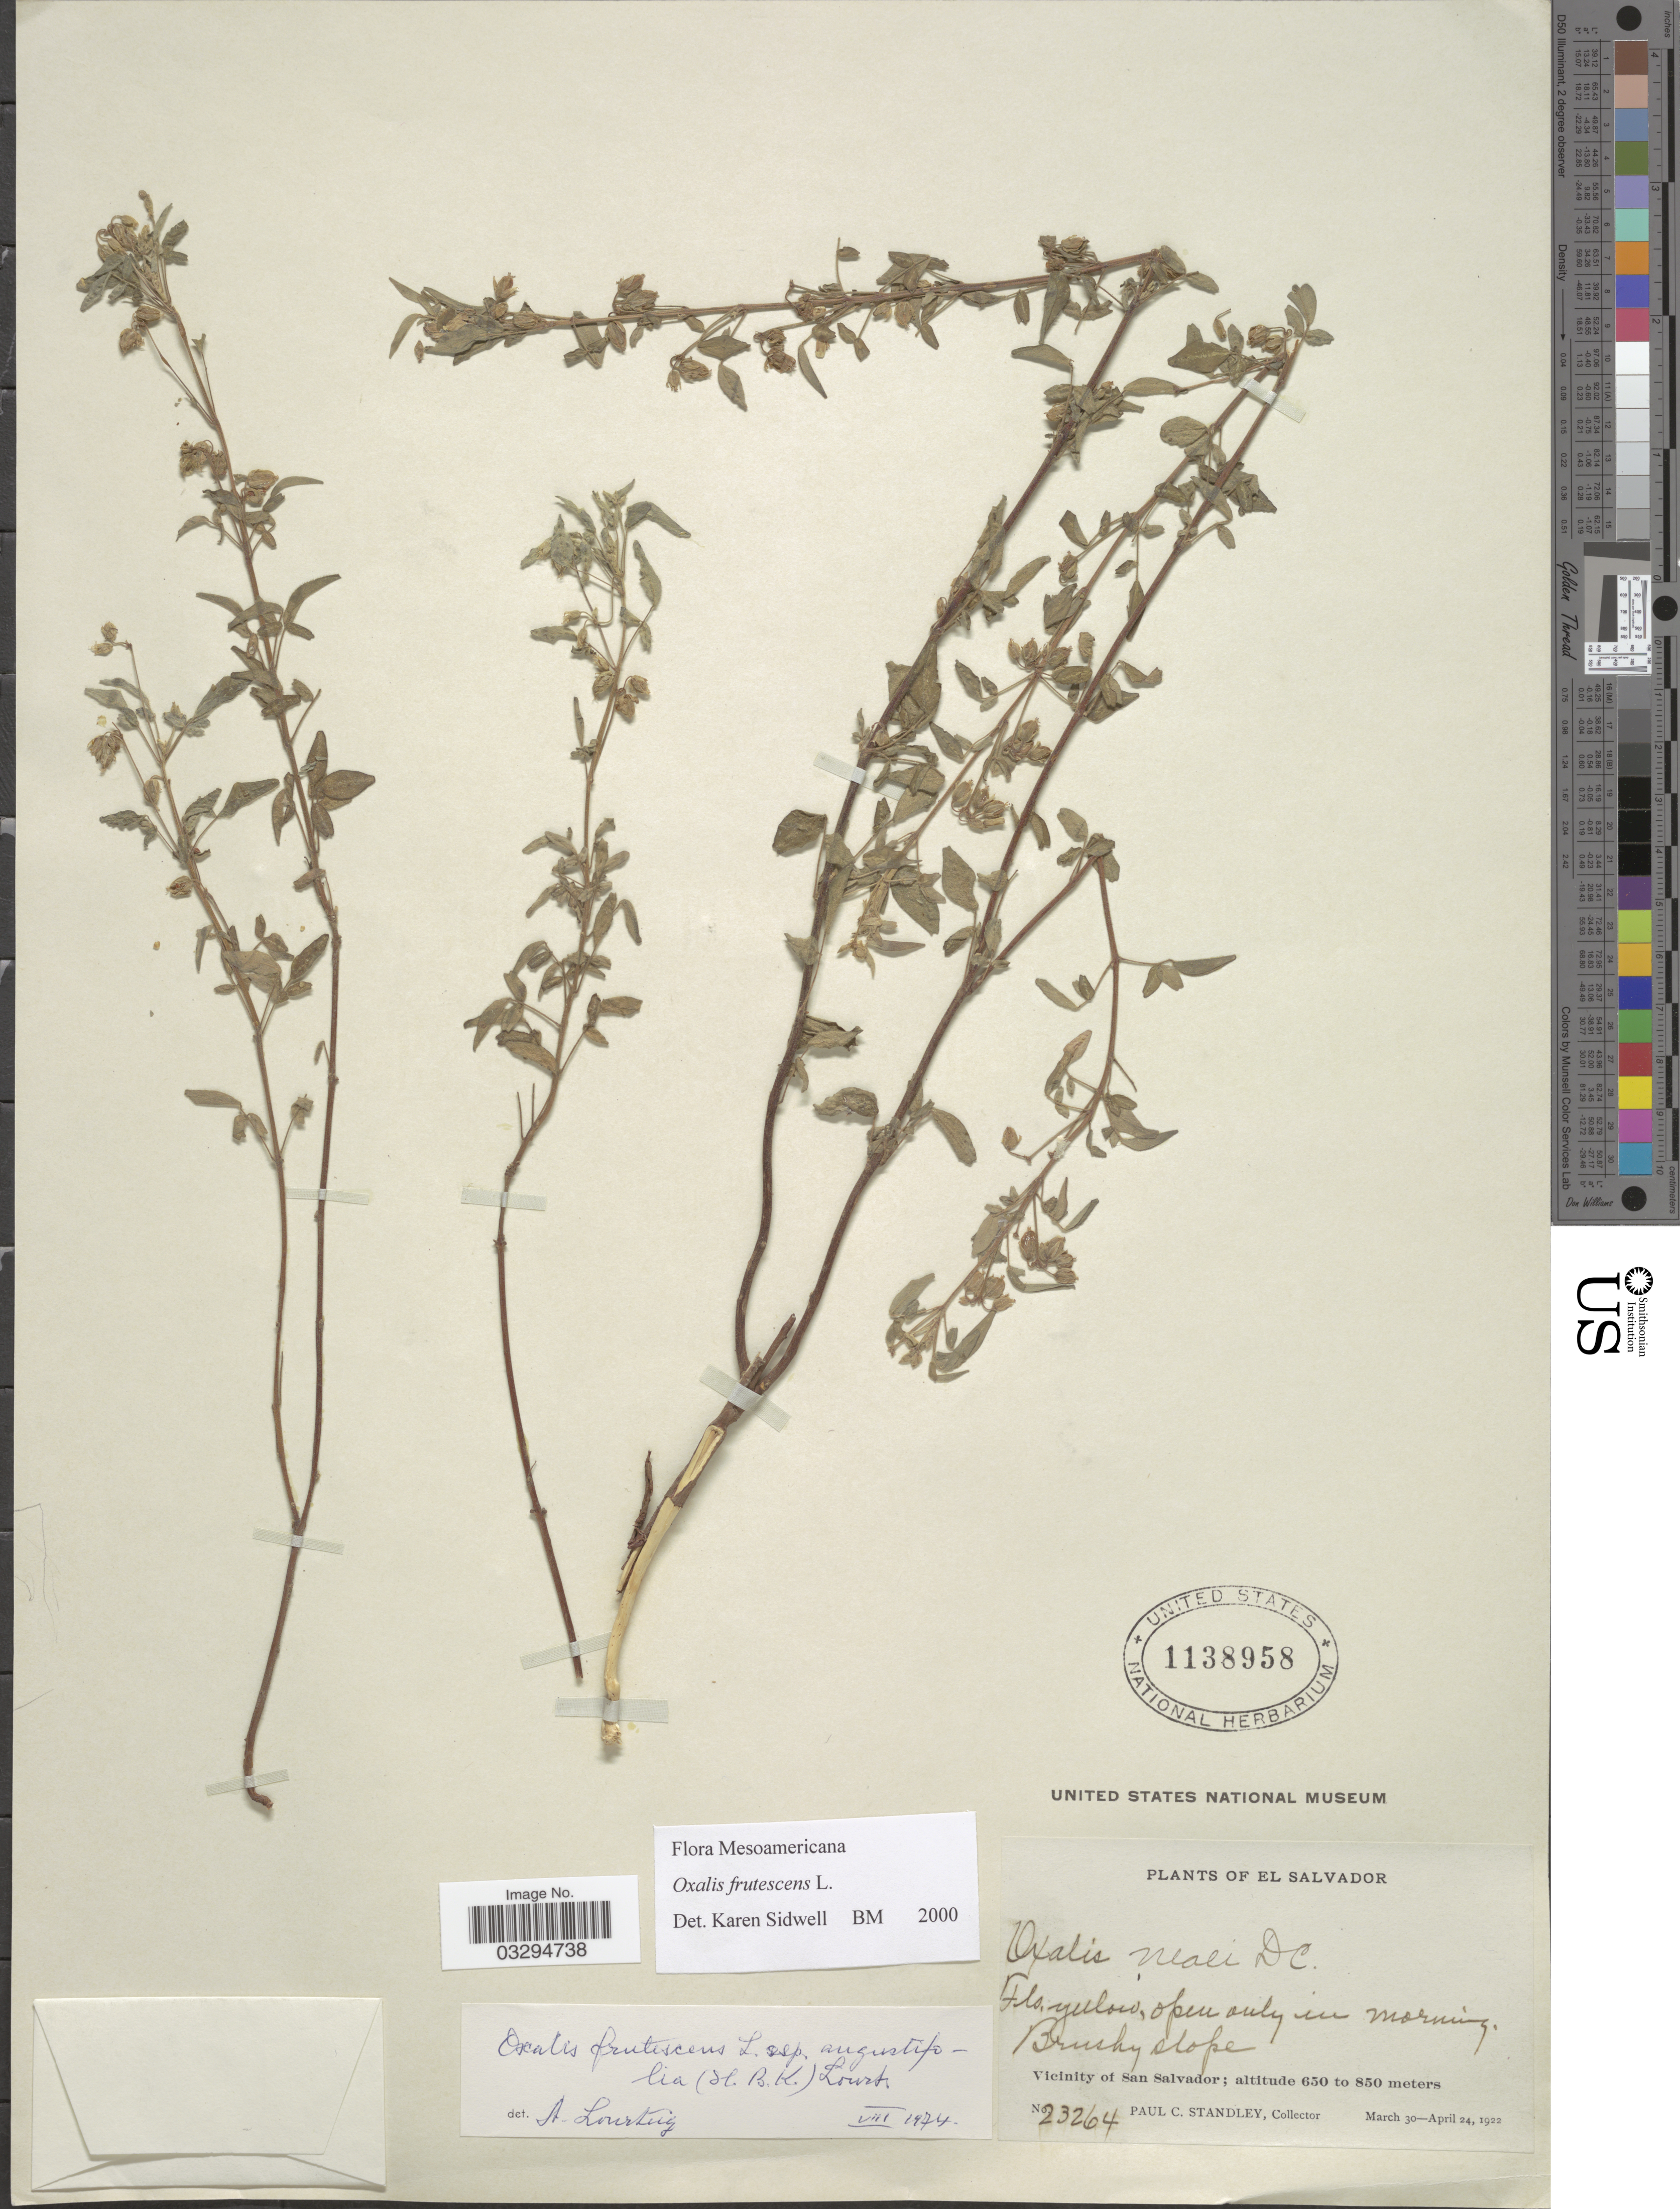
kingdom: Plantae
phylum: Tracheophyta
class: Magnoliopsida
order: Oxalidales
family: Oxalidaceae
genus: Oxalis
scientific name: Oxalis frutescens subsp. angustifolia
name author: (Kunth) Lourteig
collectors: P. C. Standley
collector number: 23264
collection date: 1922-03-30/1922-04-24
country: El Salvador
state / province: San Salvador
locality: Vicinity of San Salvador.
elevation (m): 650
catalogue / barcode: US 1138958